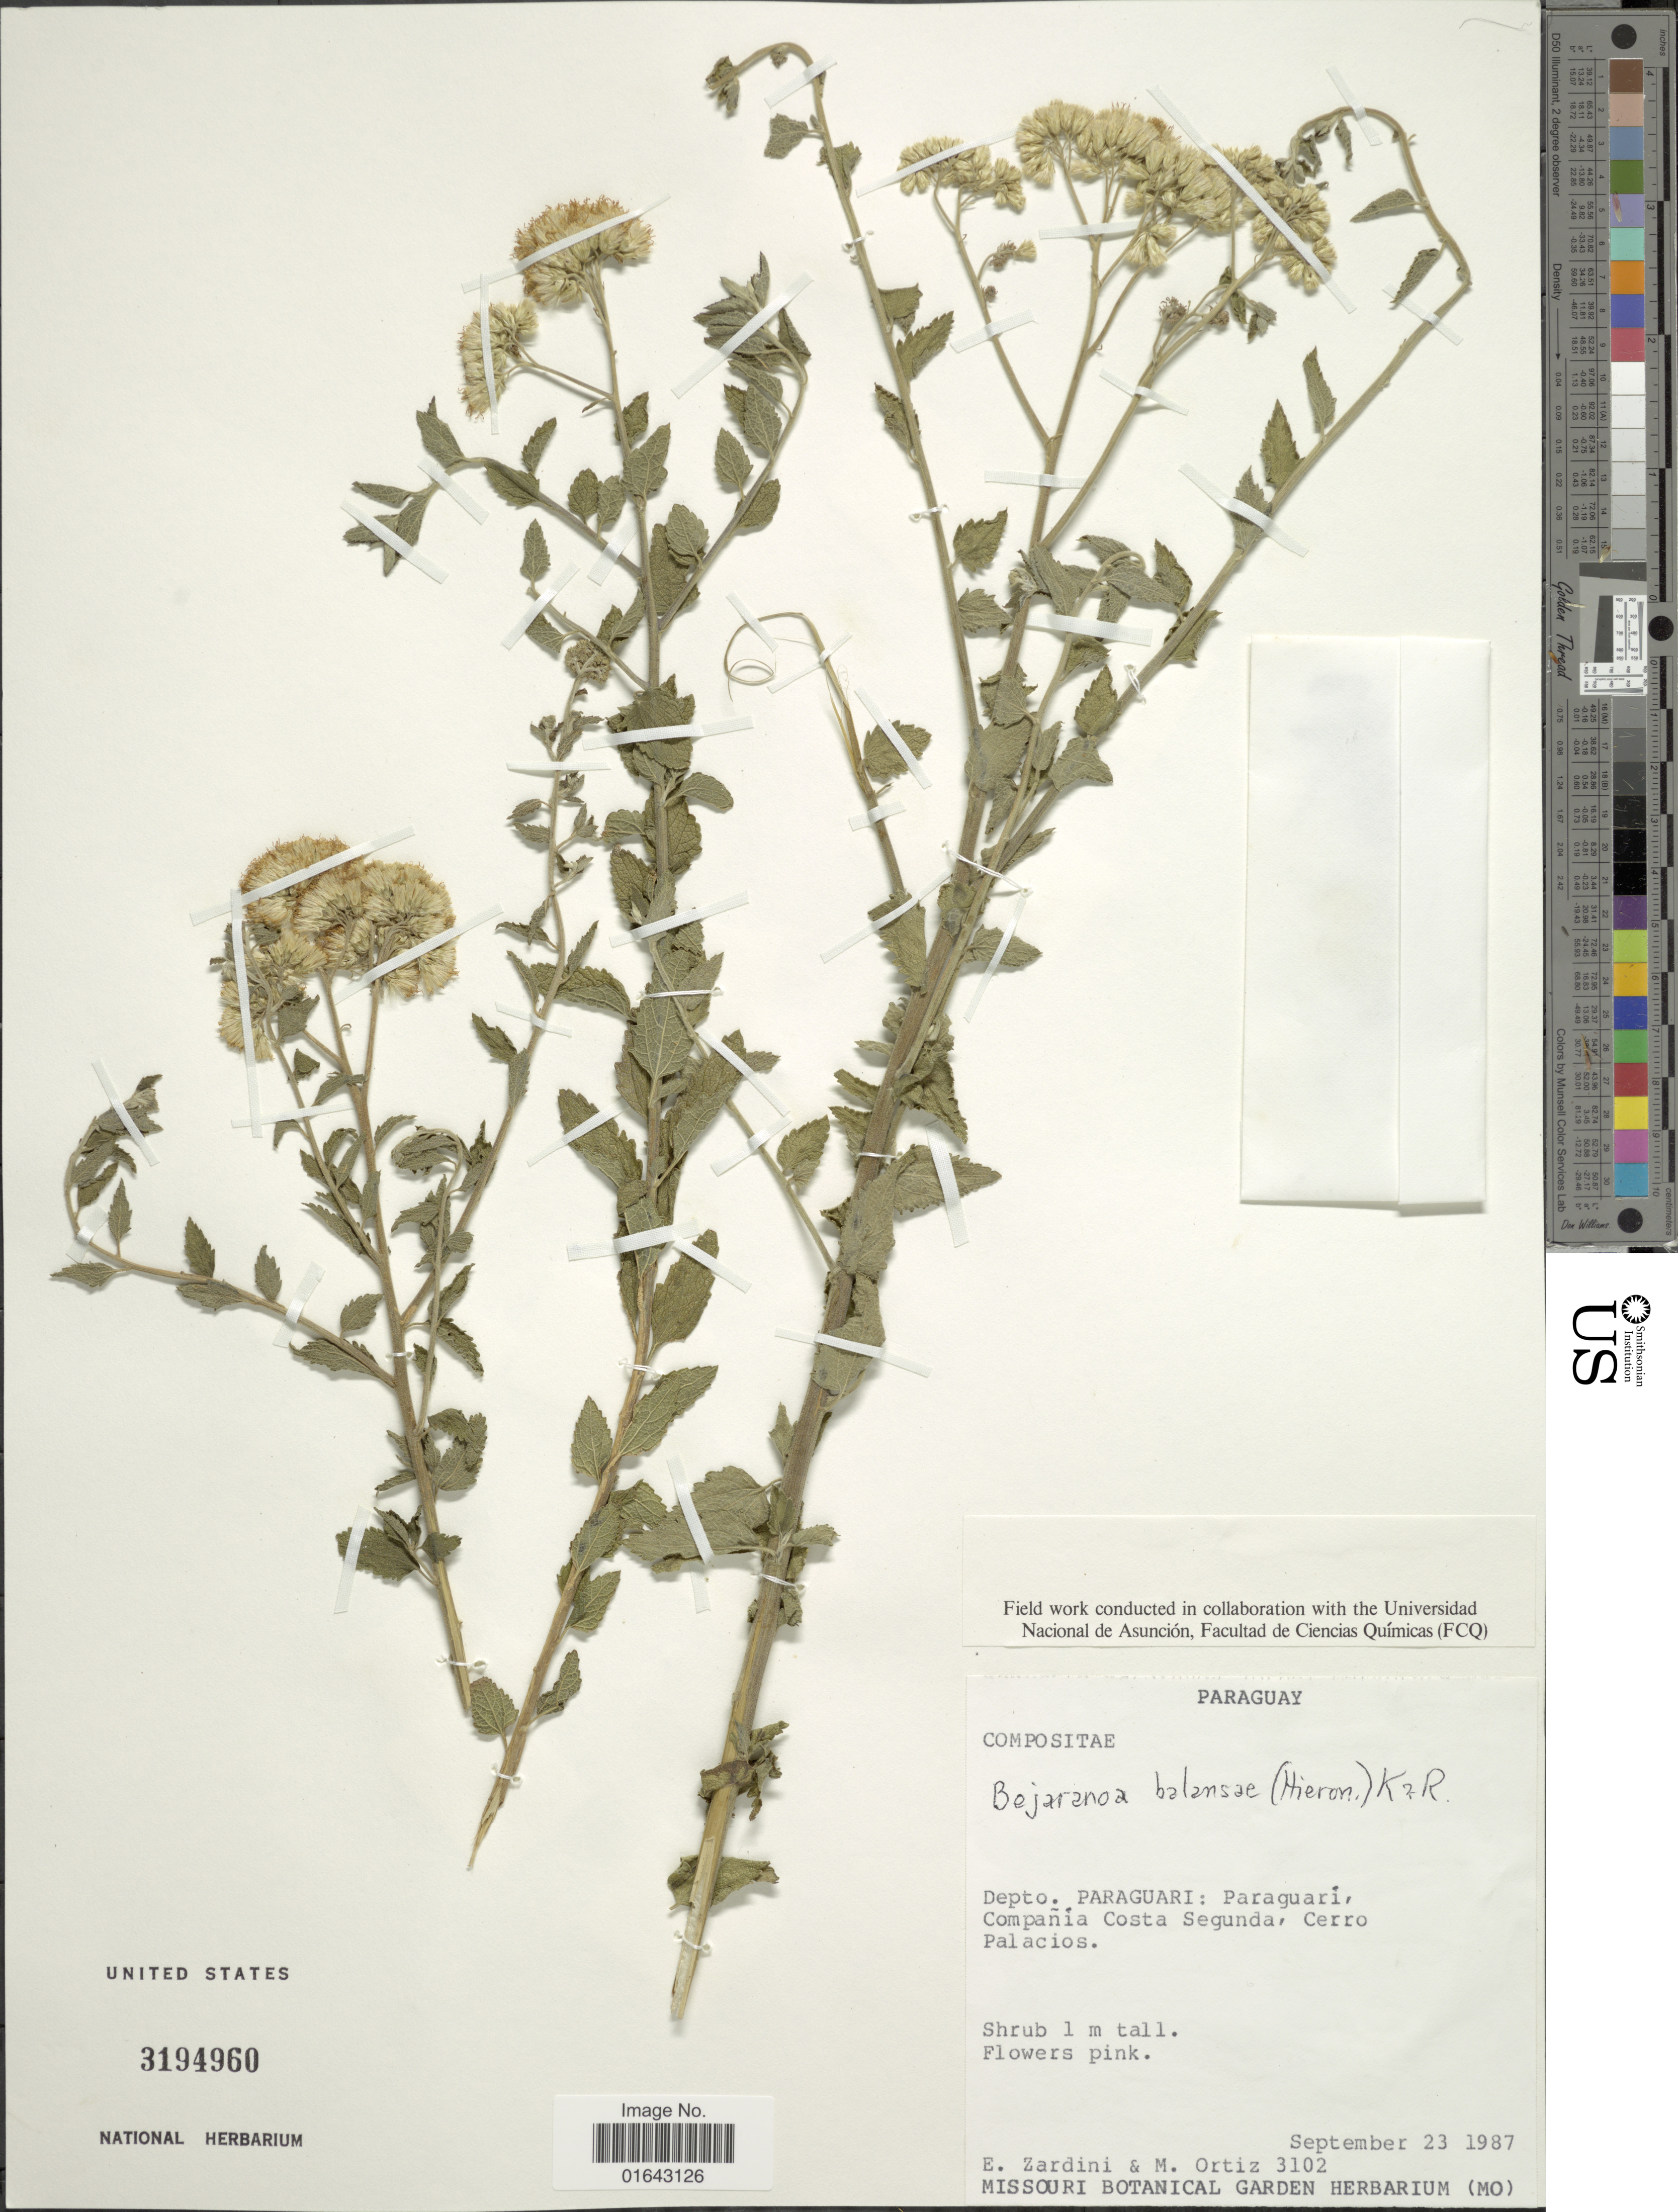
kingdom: Plantae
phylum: Tracheophyta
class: Magnoliopsida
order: Asterales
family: Asteraceae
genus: Bejaranoa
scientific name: Bejaranoa balansae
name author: (Hieron.) R.M. King & H. Rob.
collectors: E. M. Zardini & M. Ortíz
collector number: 3102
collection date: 1987-09-23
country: Paraguay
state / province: Paraguari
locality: Depto. Paraguari: Paraguarí, Compañía Costa Segunda, Cerro Palacios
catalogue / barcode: US 3194960